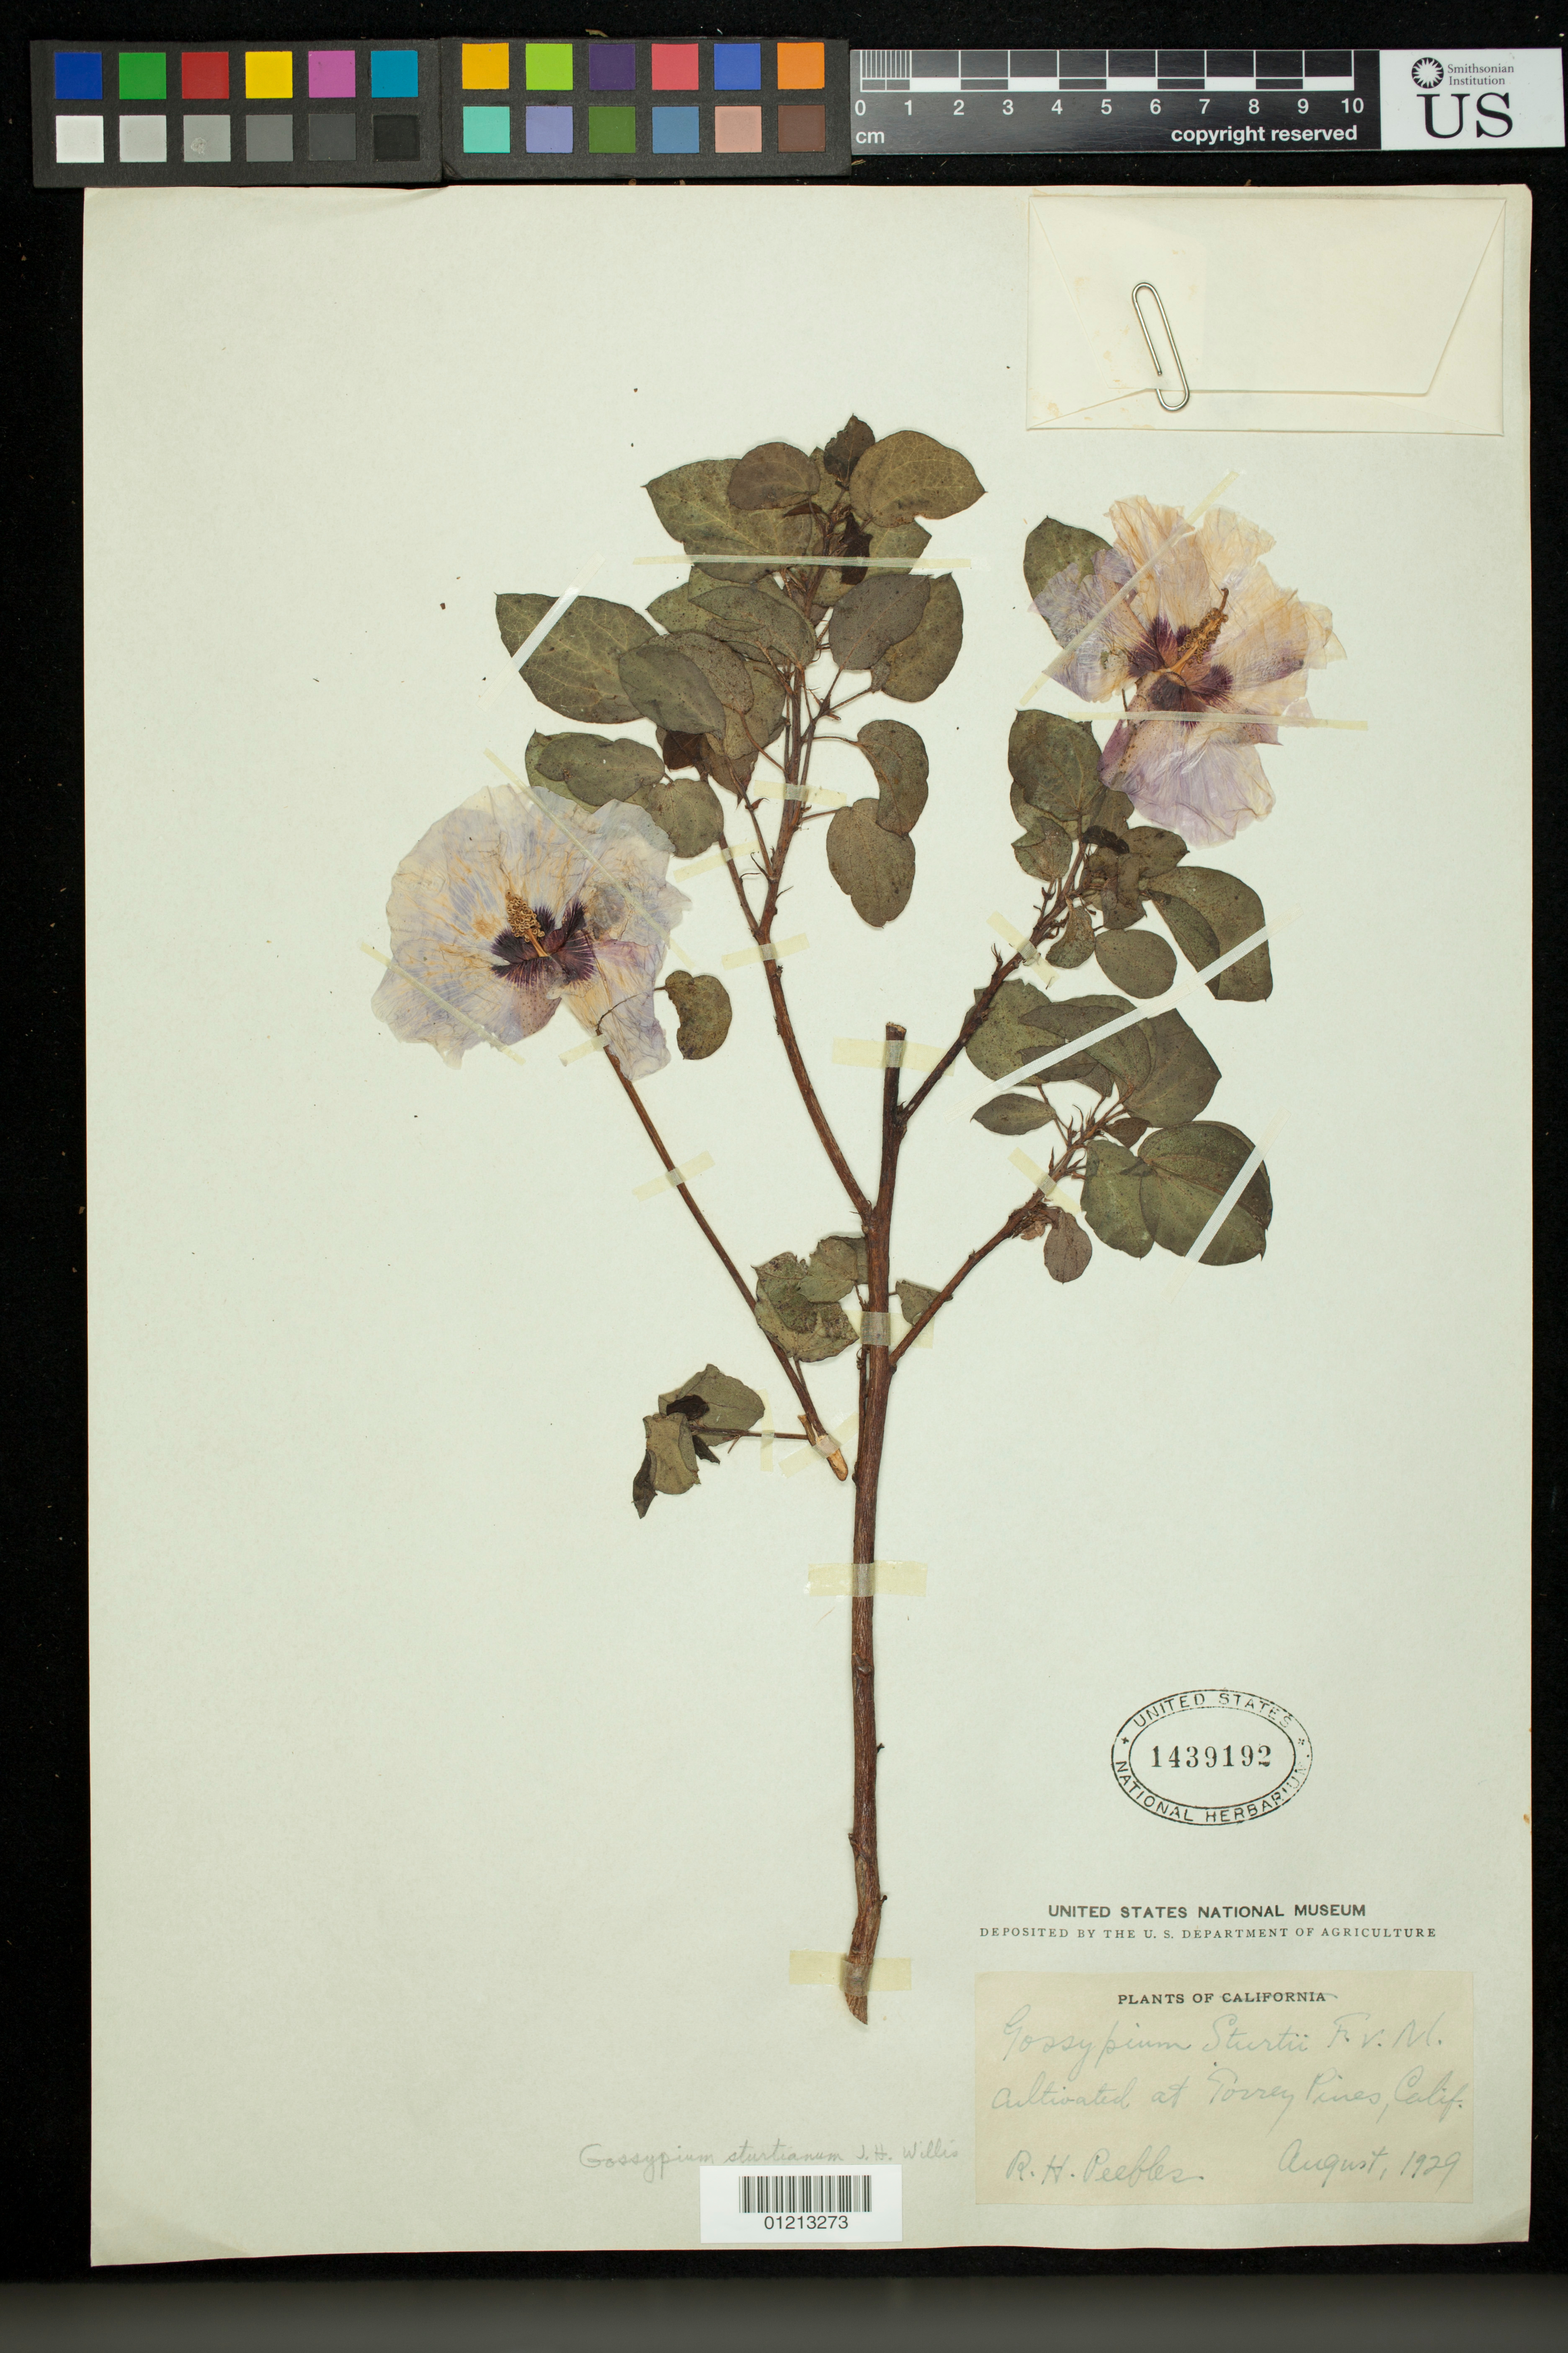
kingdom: Plantae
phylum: Tracheophyta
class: Magnoliopsida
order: Malvales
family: Malvaceae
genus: Gossypium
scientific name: Gossypium sturtii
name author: F. Muell.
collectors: R. H. Peebles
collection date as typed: Aug 1929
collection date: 1929-08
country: United States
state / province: California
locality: Cultivated at Torrey Pines, Calif.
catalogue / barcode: US 1439192